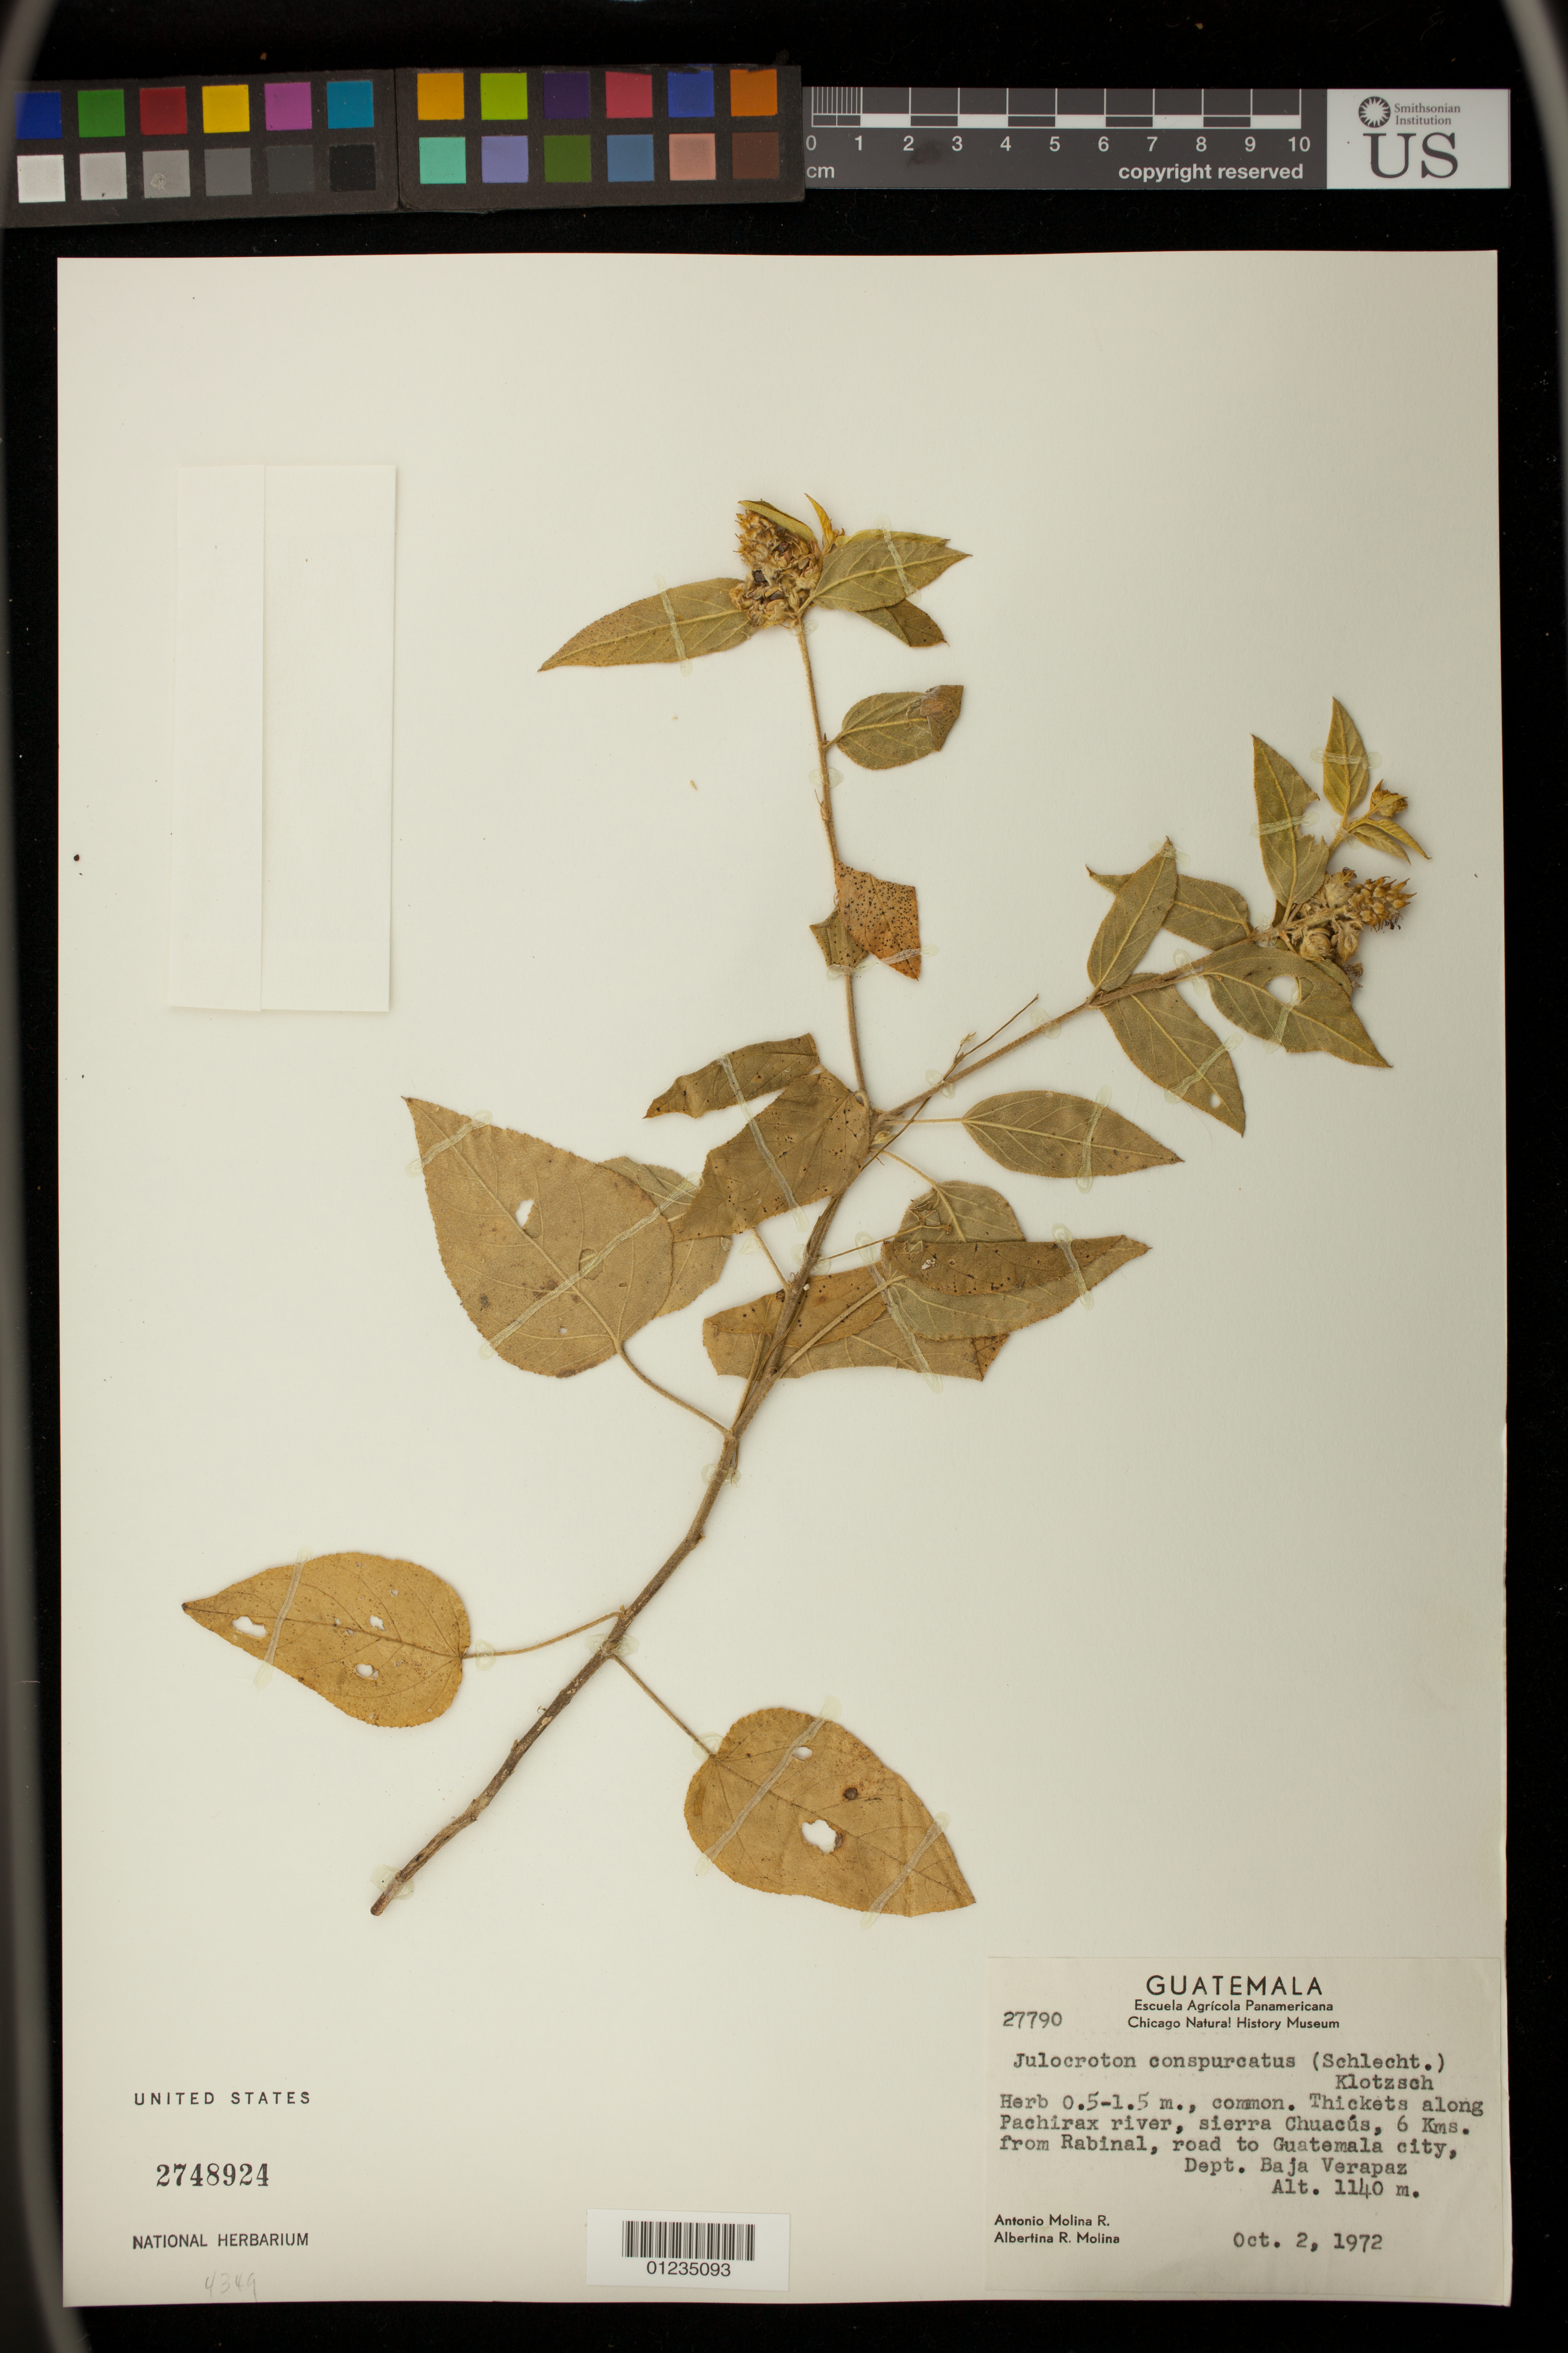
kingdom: Plantae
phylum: Tracheophyta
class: Magnoliopsida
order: Malpighiales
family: Euphorbiaceae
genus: Julocroton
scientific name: Julocroton conspurcatus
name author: (Schltdl.) Klotzsch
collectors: A. Molina R. & A. R. Molina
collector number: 27790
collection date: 1972-10-02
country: Guatemala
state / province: Baja Verapaz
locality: Thickets along Pachirax river, sierra Chauzcús, 6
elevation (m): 1140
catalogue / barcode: US 2748924